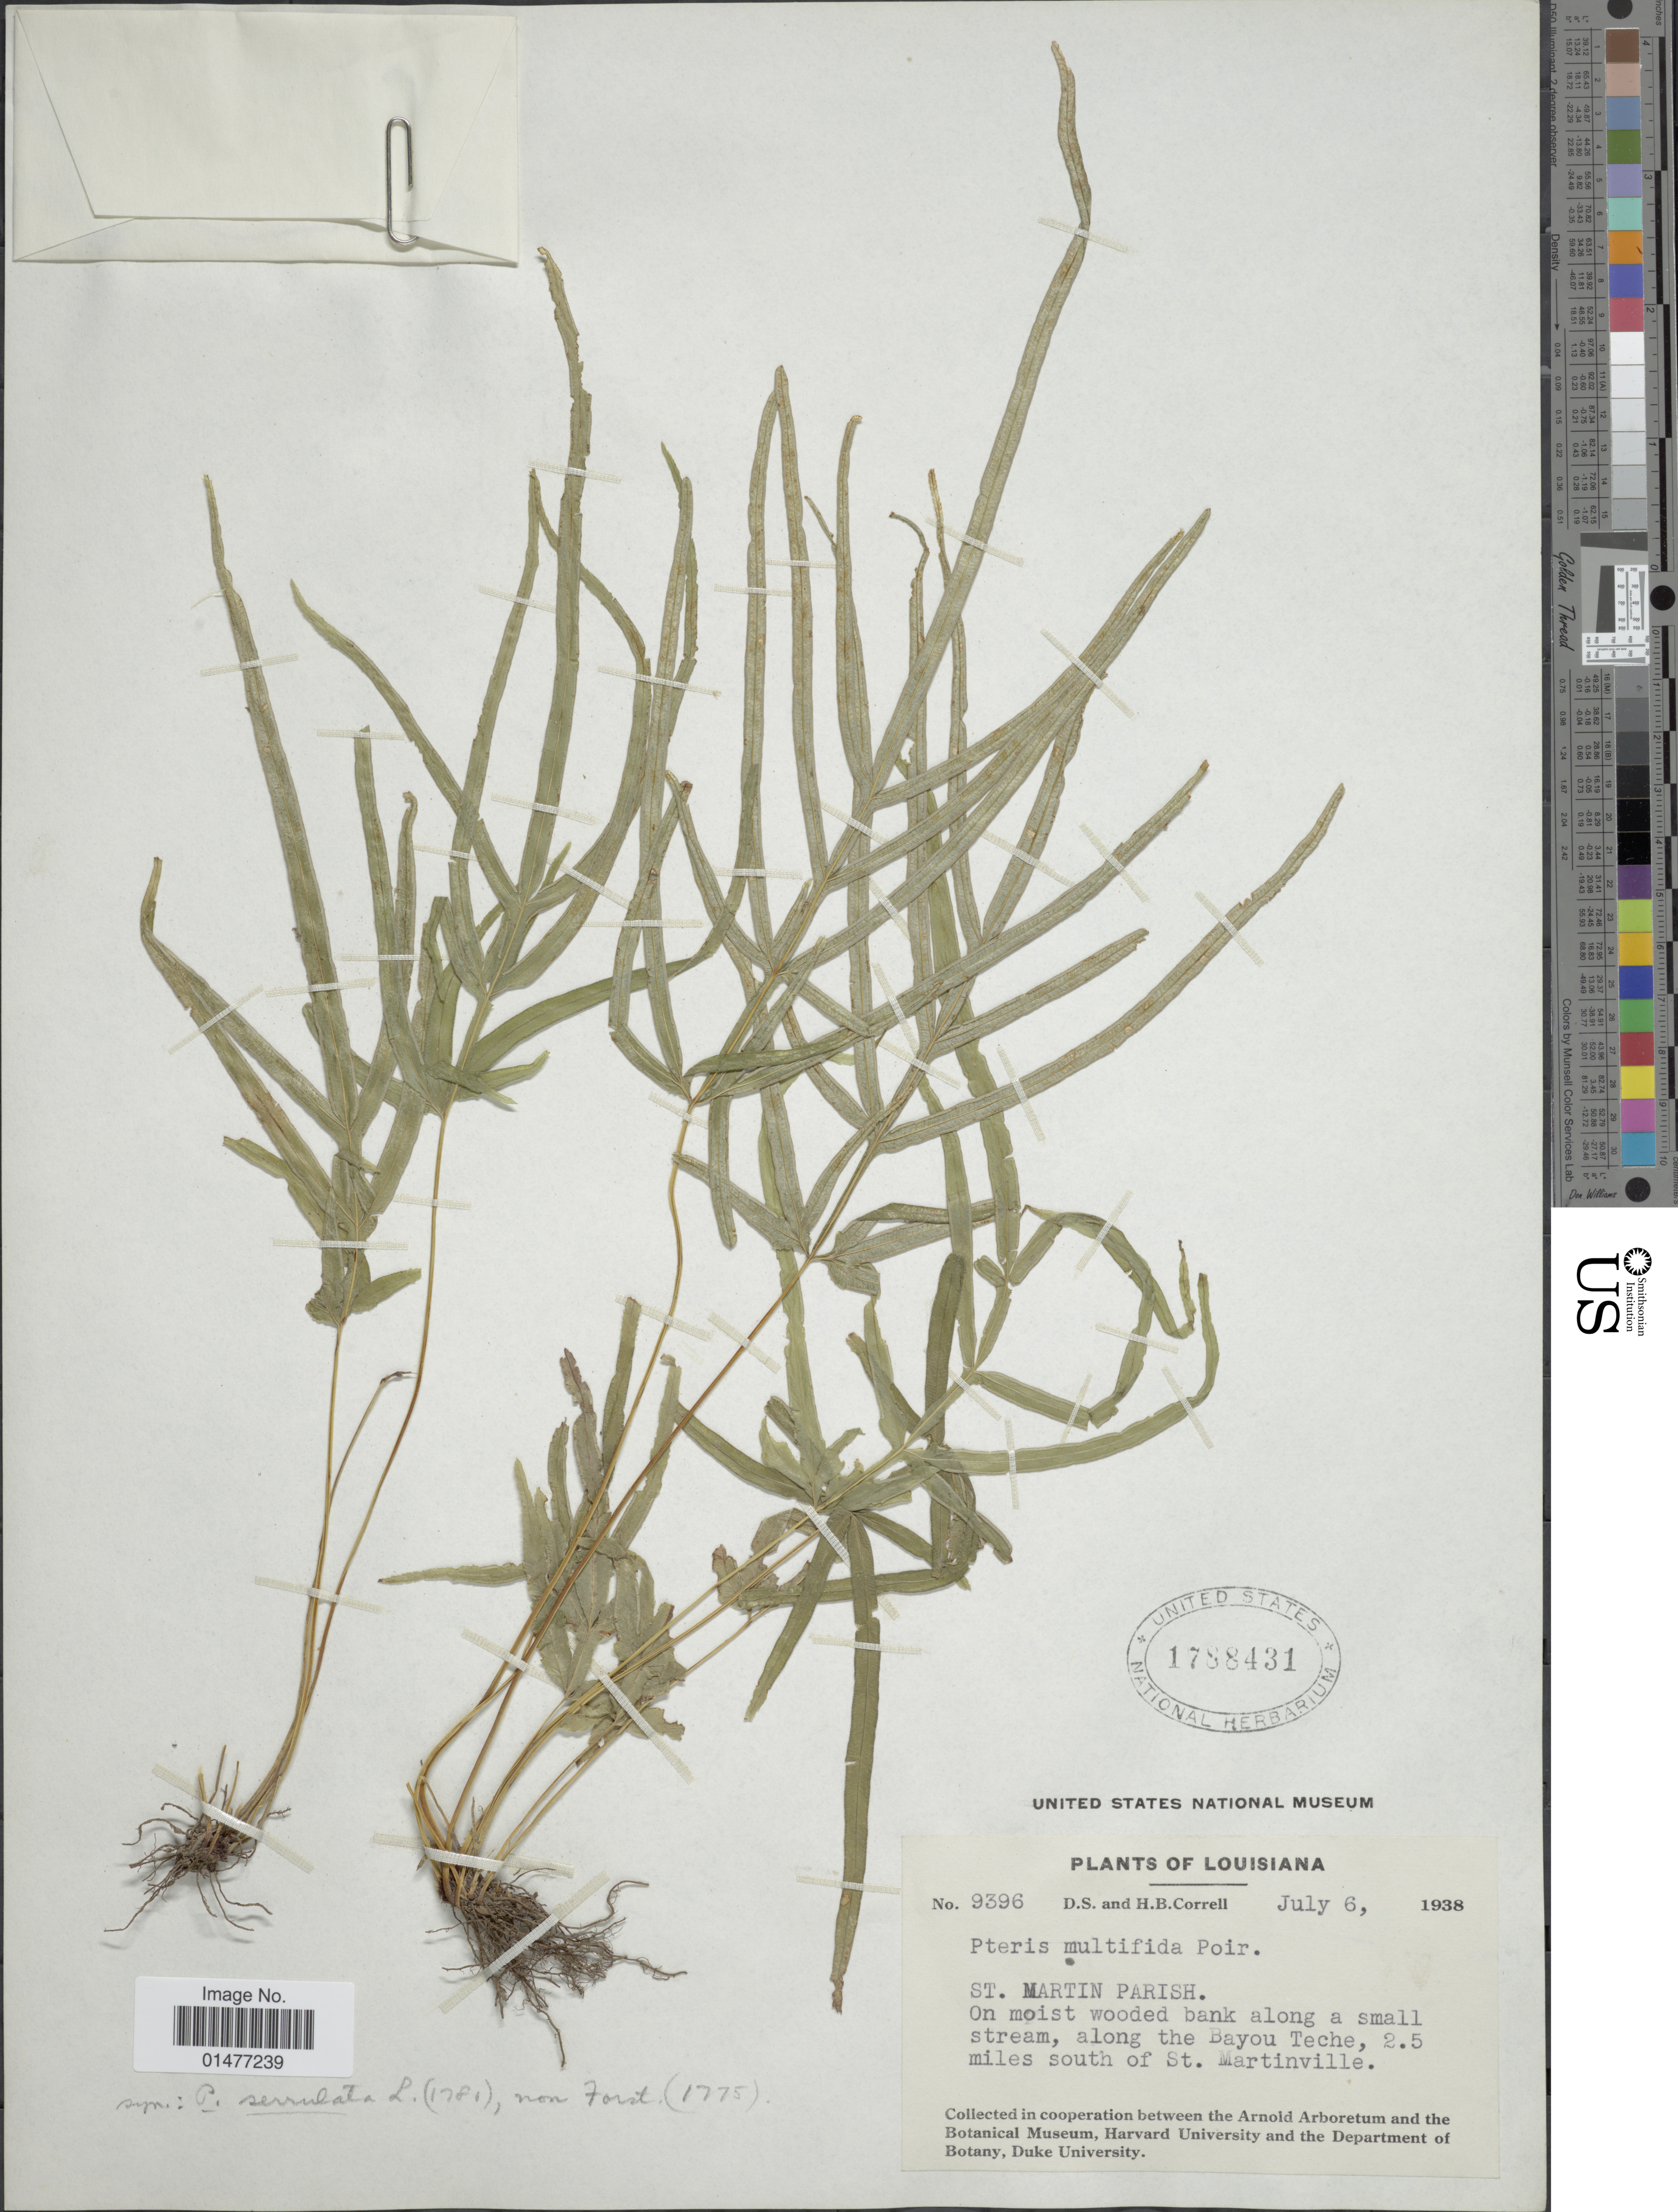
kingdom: Plantae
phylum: Tracheophyta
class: Polypodiopsida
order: Polypodiales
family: Pteridaceae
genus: Pteris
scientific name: Pteris multifida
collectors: D. S. Correll & H. Correll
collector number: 9396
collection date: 1938-07-06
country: United States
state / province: Louisiana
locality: Louisiana, St. Martin Parish, On moist wooded bank along small stream , along the Bayou Teche, 2.5 miles south of St. Martinville.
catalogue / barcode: US 1788431